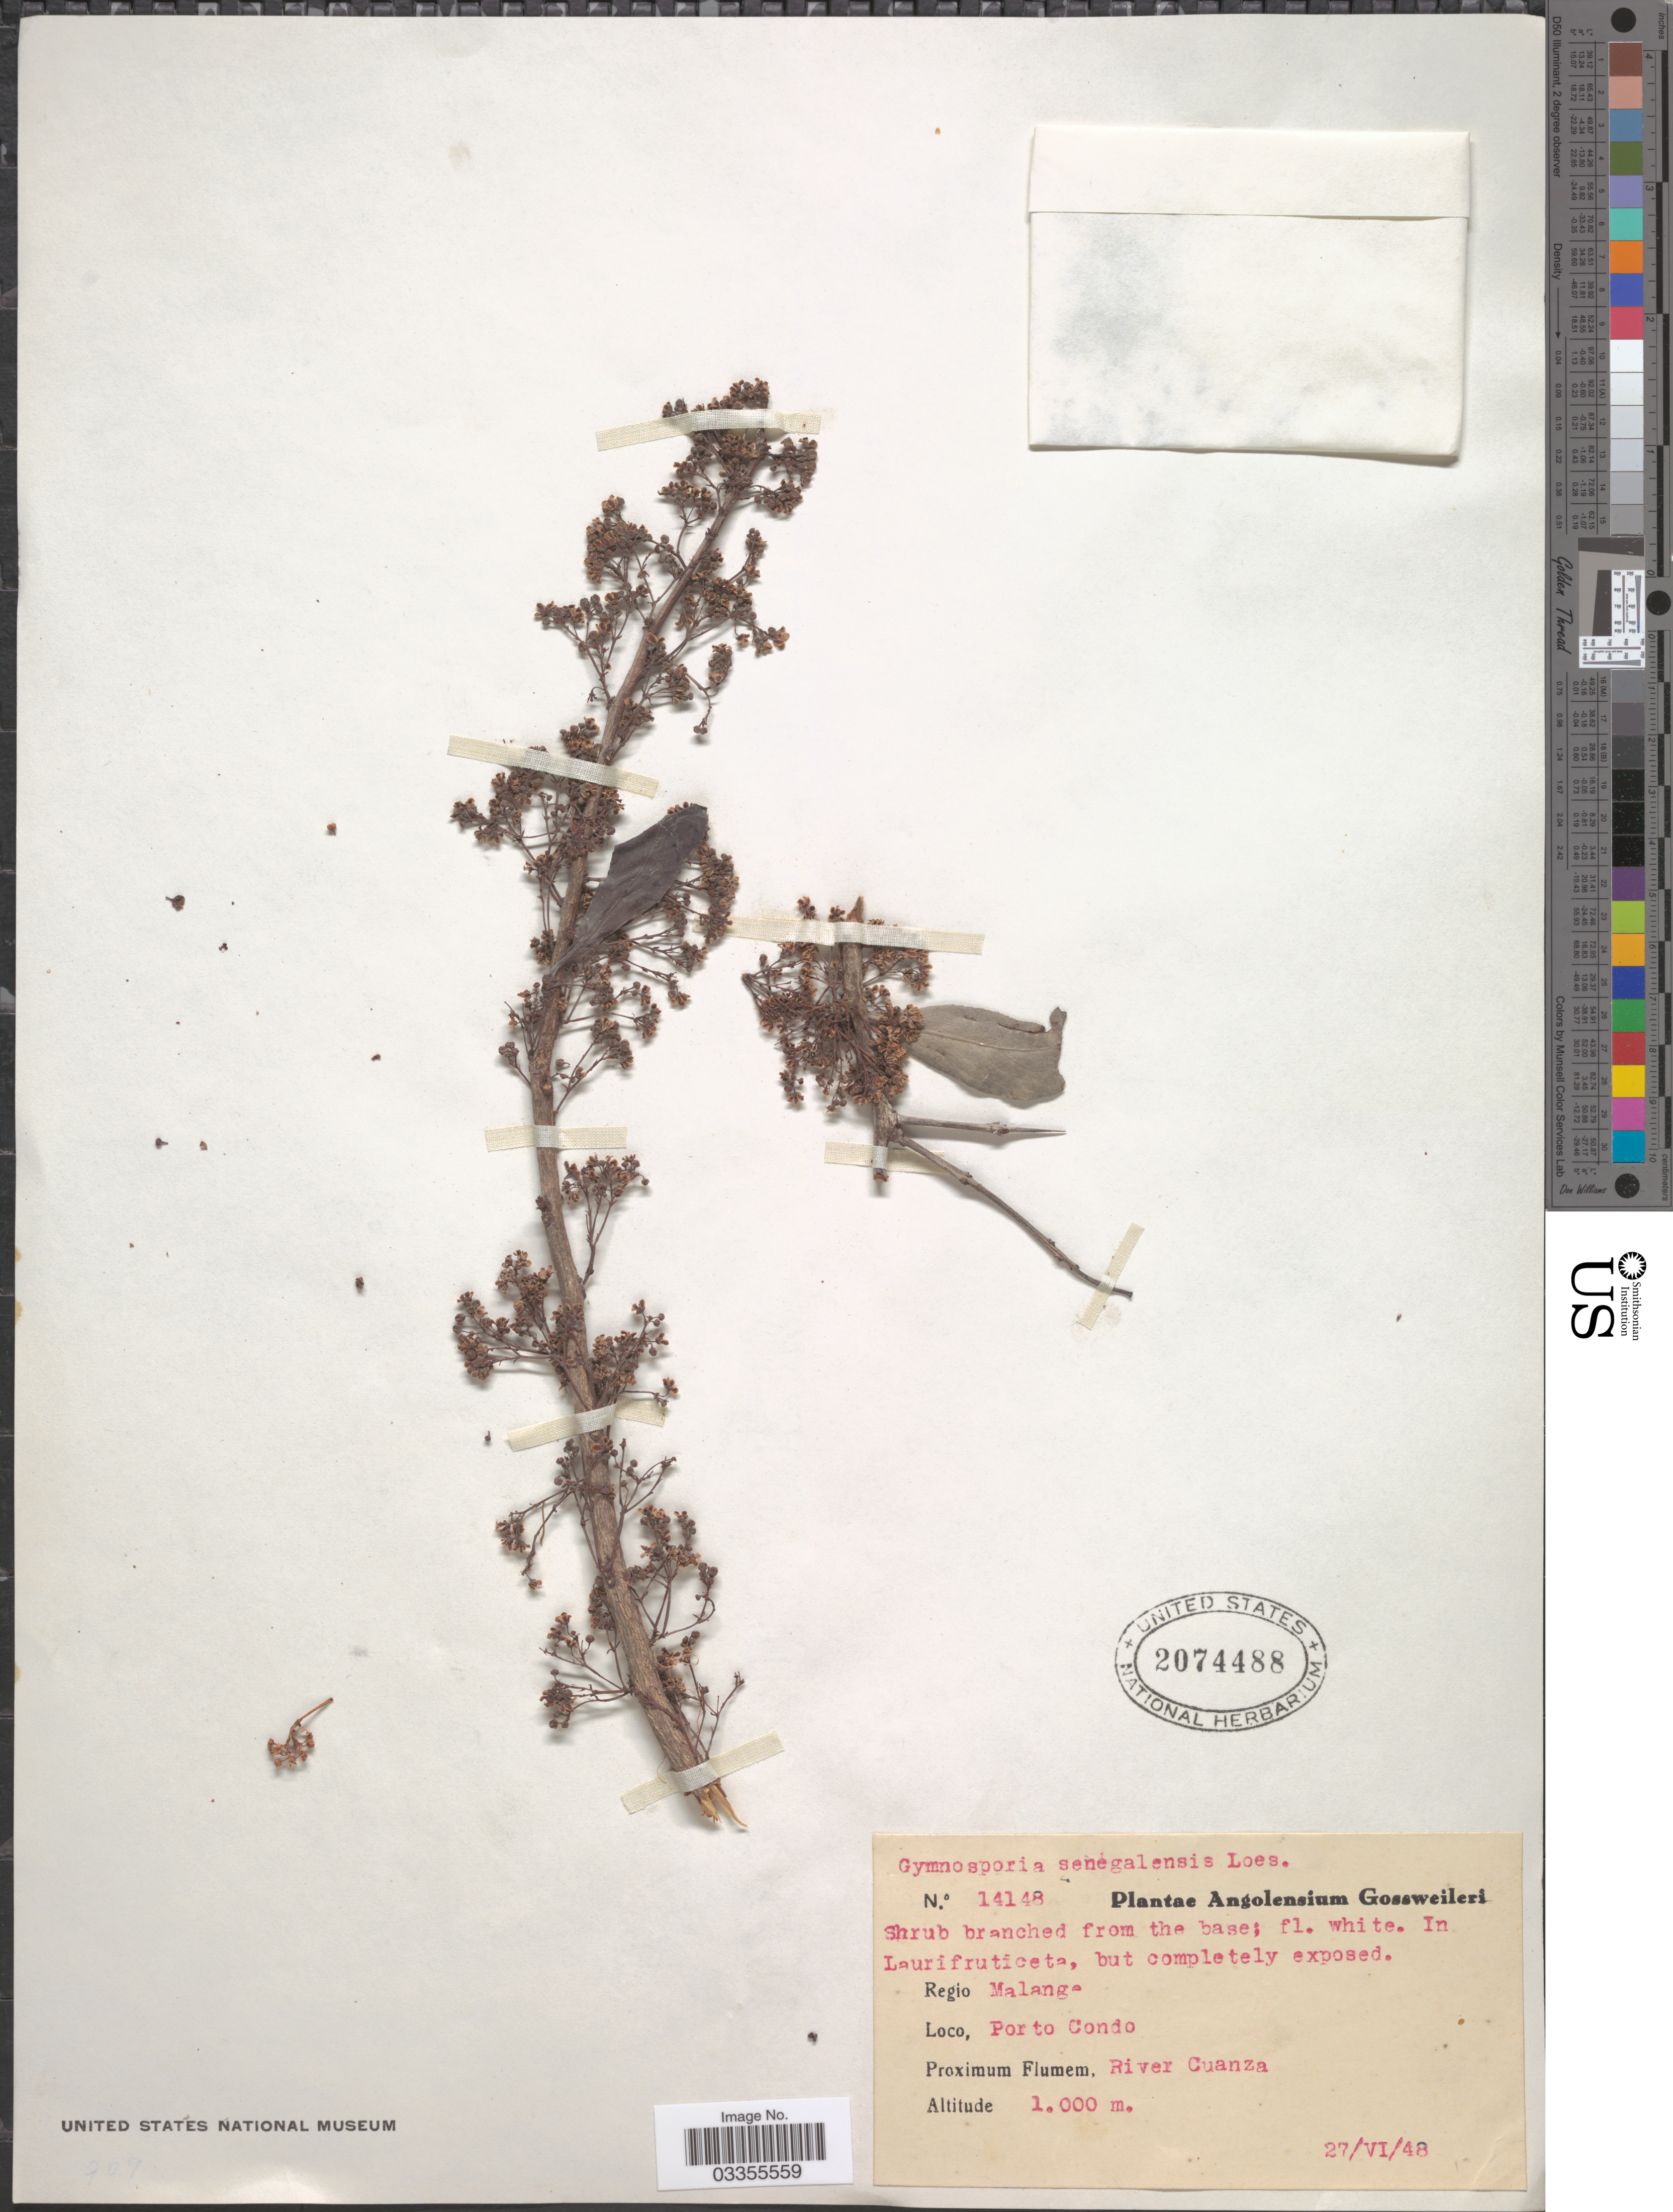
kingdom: Plantae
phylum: Tracheophyta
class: Magnoliopsida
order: Celastrales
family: Celastraceae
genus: Gymnosporia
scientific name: Gymnosporia senegalensis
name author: (Lam.) Loes.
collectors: -. Gossweiler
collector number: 14148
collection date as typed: Transcribed d/m/y: 27/6/48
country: Angola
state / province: Malange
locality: Regio Malange. Porto Condo. Proximum Flumem, River Cuanza.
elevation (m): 1000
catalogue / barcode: US 2074488